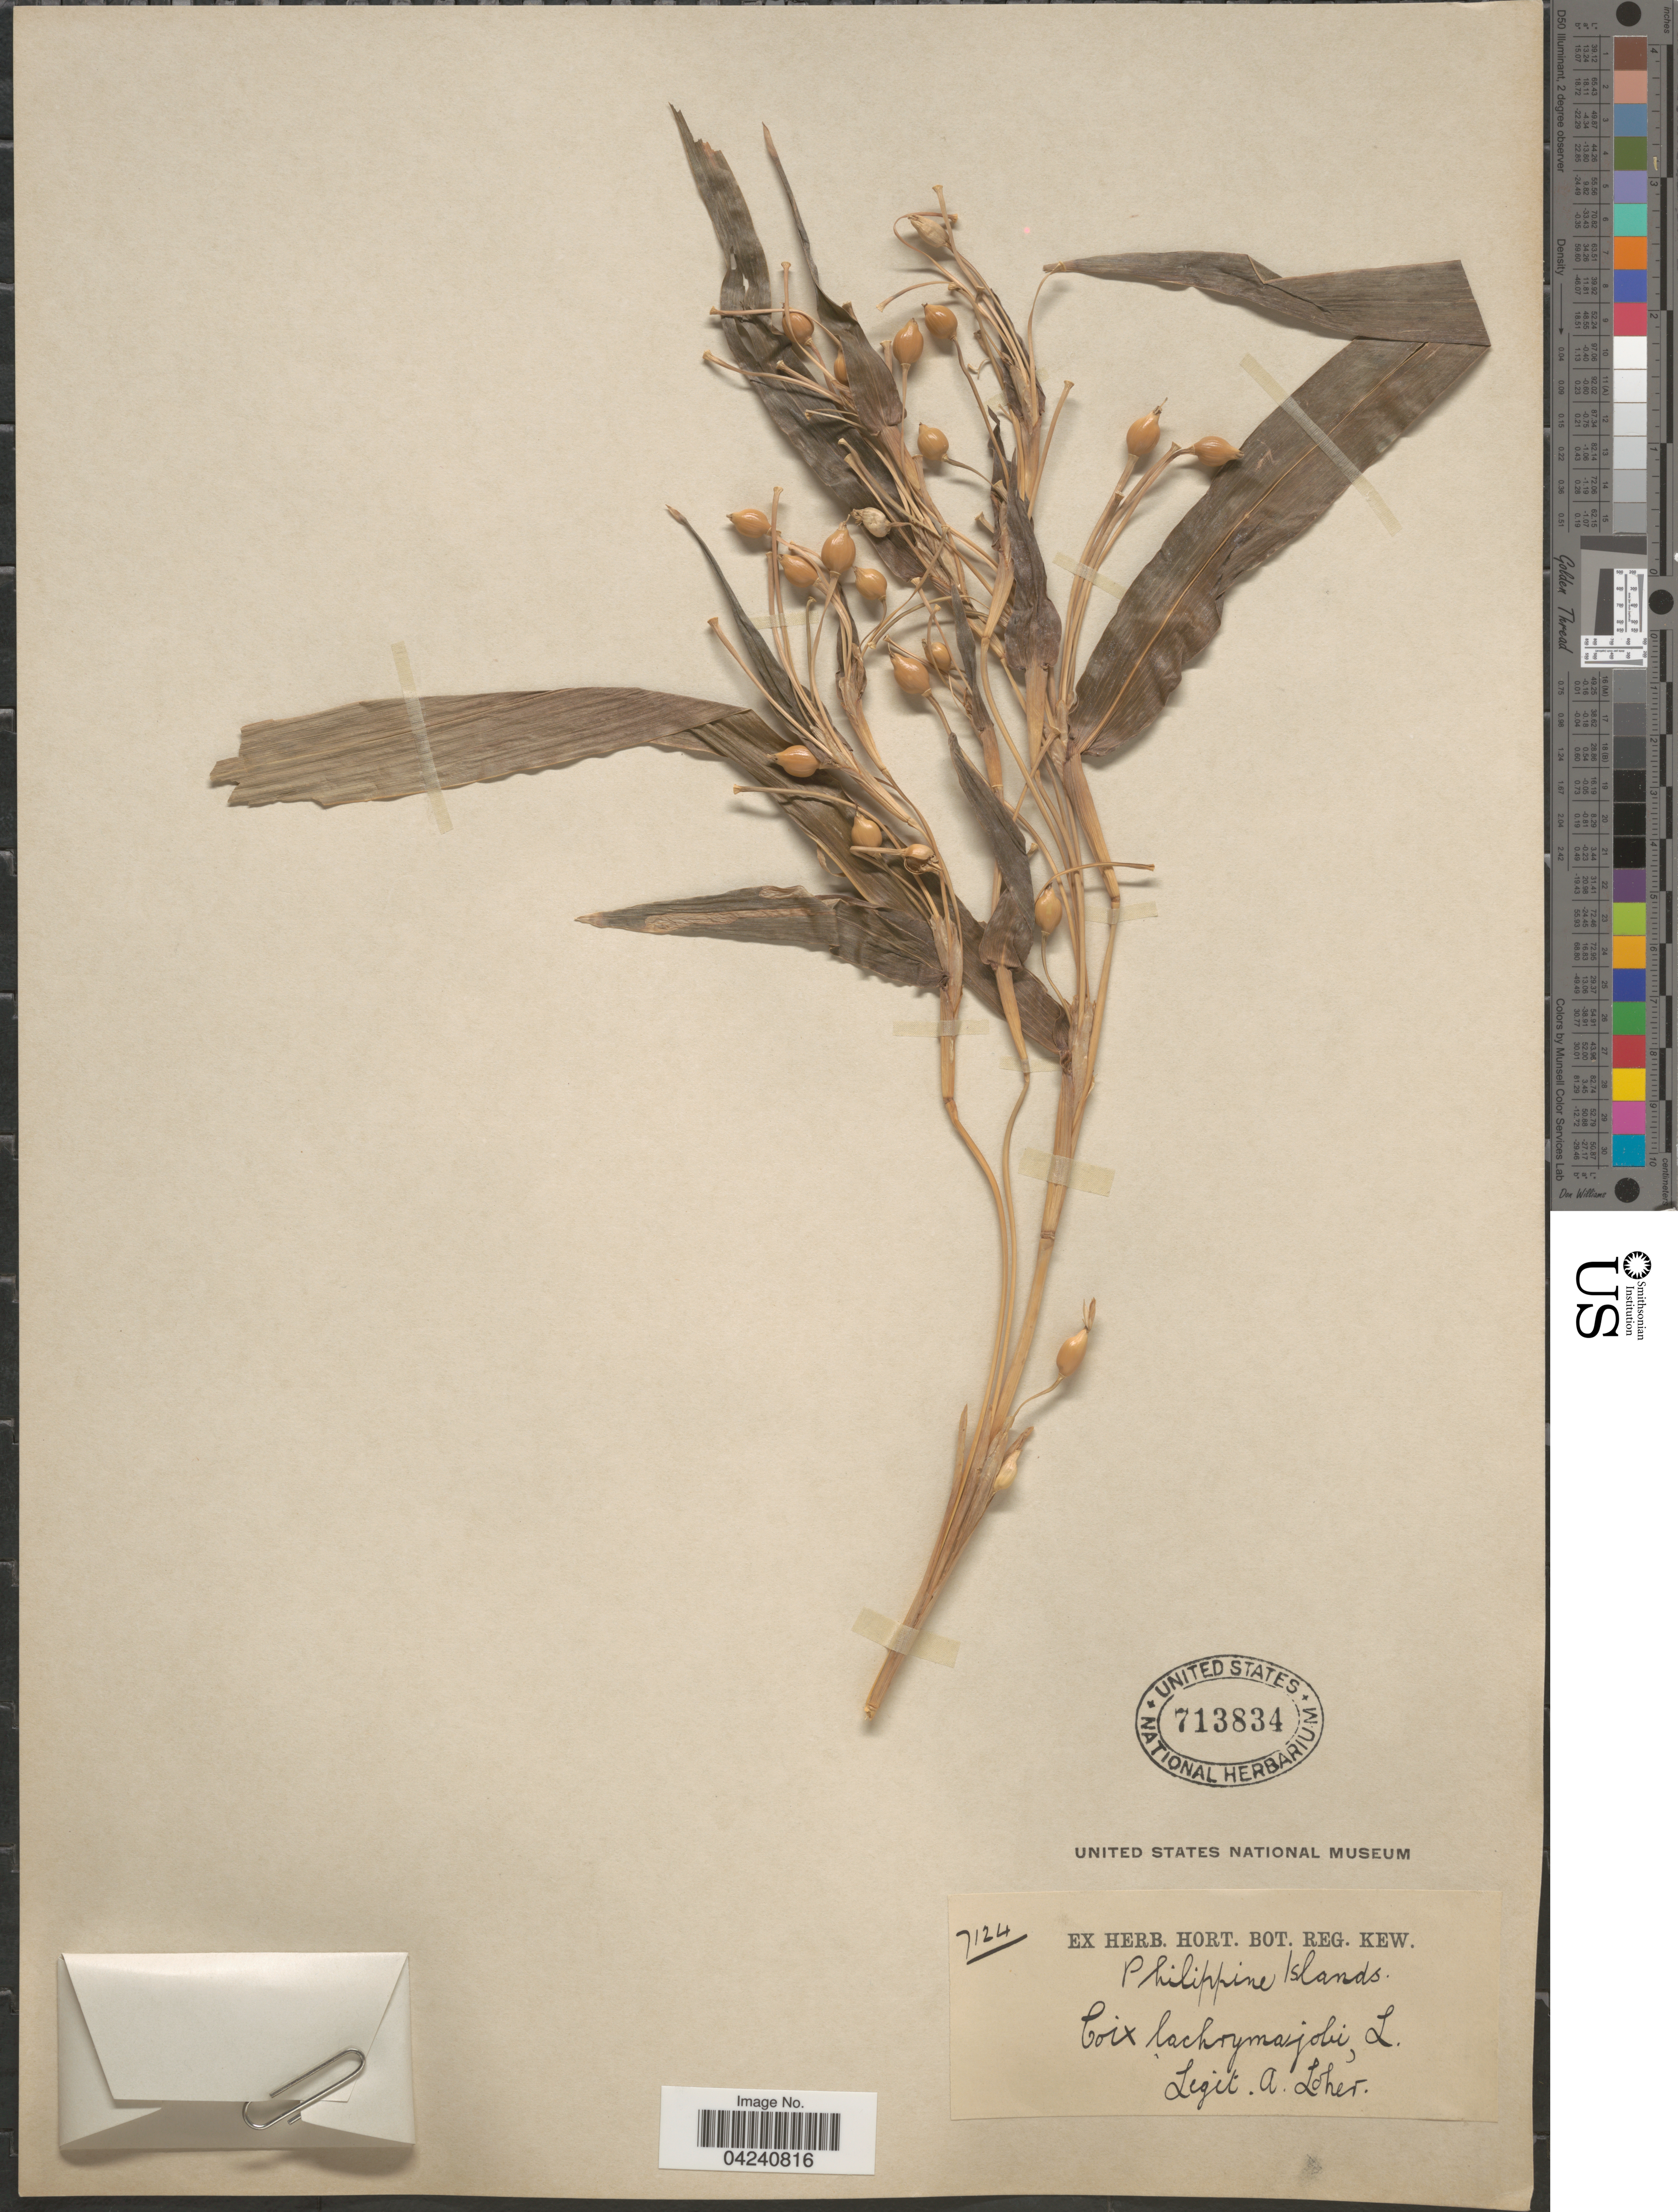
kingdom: Plantae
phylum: Tracheophyta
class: Liliopsida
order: Poales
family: Poaceae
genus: Coix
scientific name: Coix lacryma-jobi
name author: L.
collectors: A. Loher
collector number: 7124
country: Philippines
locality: Philippine Islands.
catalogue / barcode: US 713834